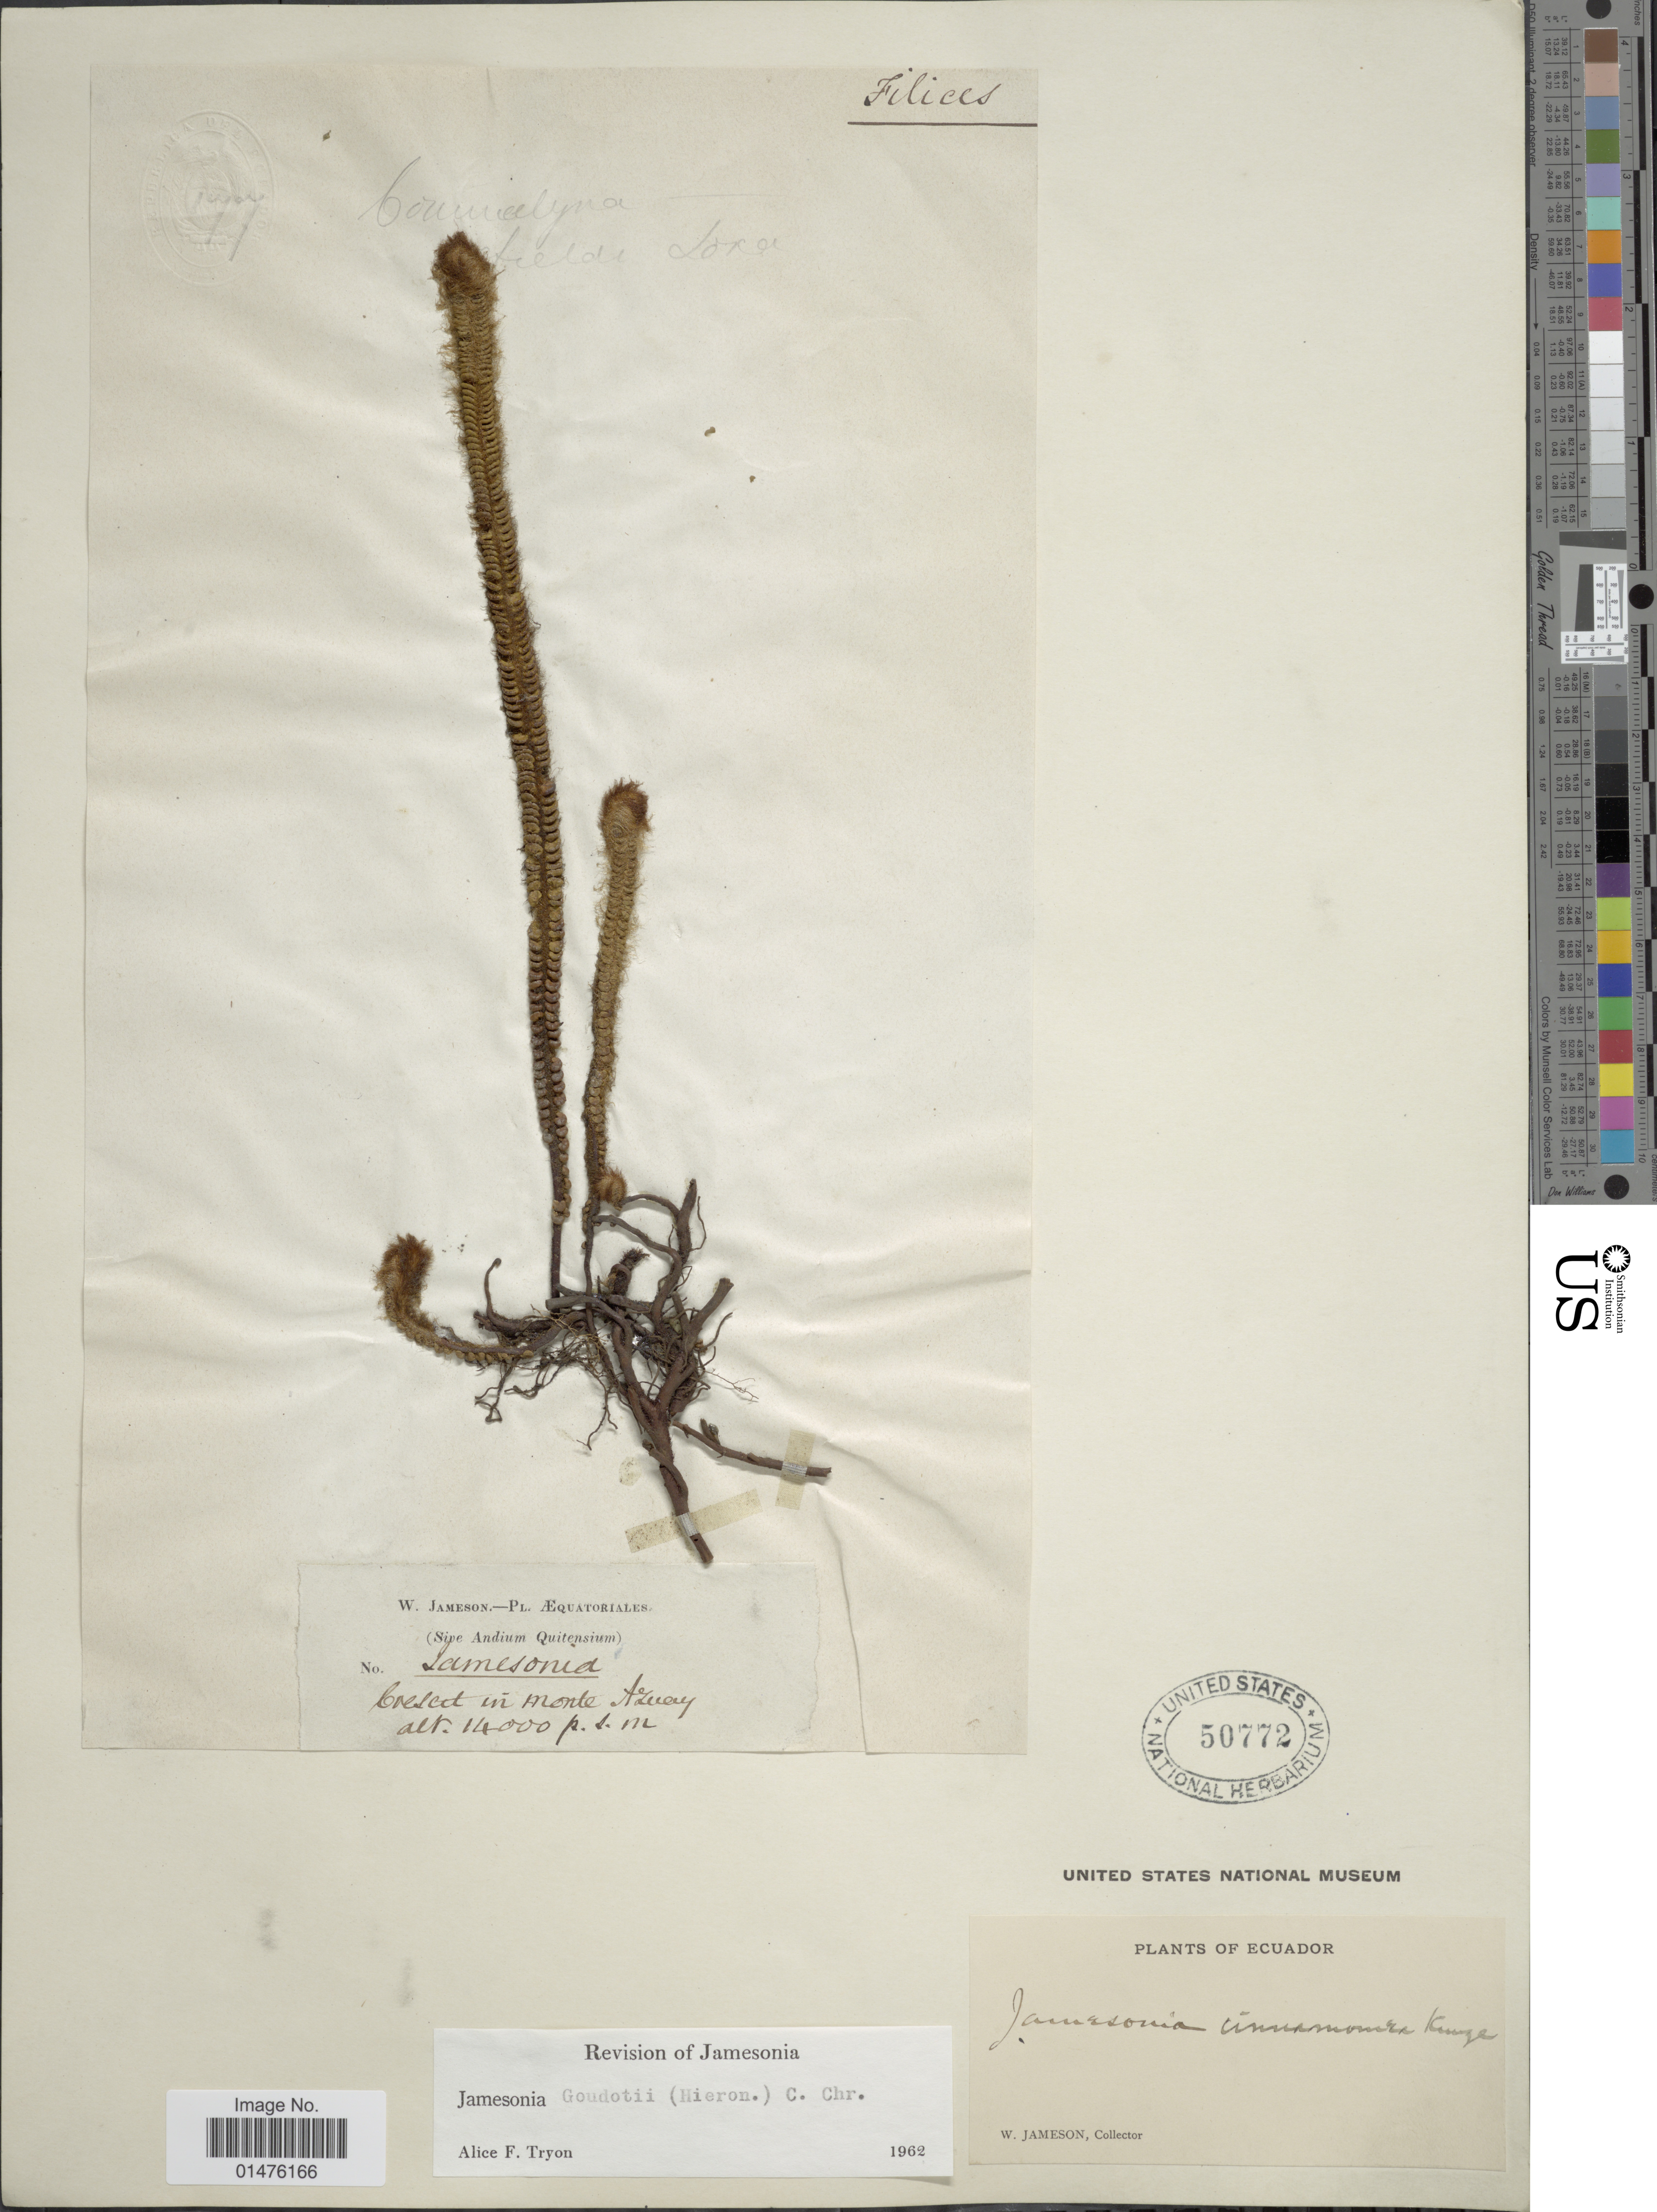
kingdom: Plantae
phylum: Tracheophyta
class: Polypodiopsida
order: Polypodiales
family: Pteridaceae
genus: Jamesonia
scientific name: Jamesonia goudotii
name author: (Hieron.) C. Chr.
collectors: W. Jameson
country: Ecuador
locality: Crscit in monte Azuay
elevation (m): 4267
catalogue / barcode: US 50772